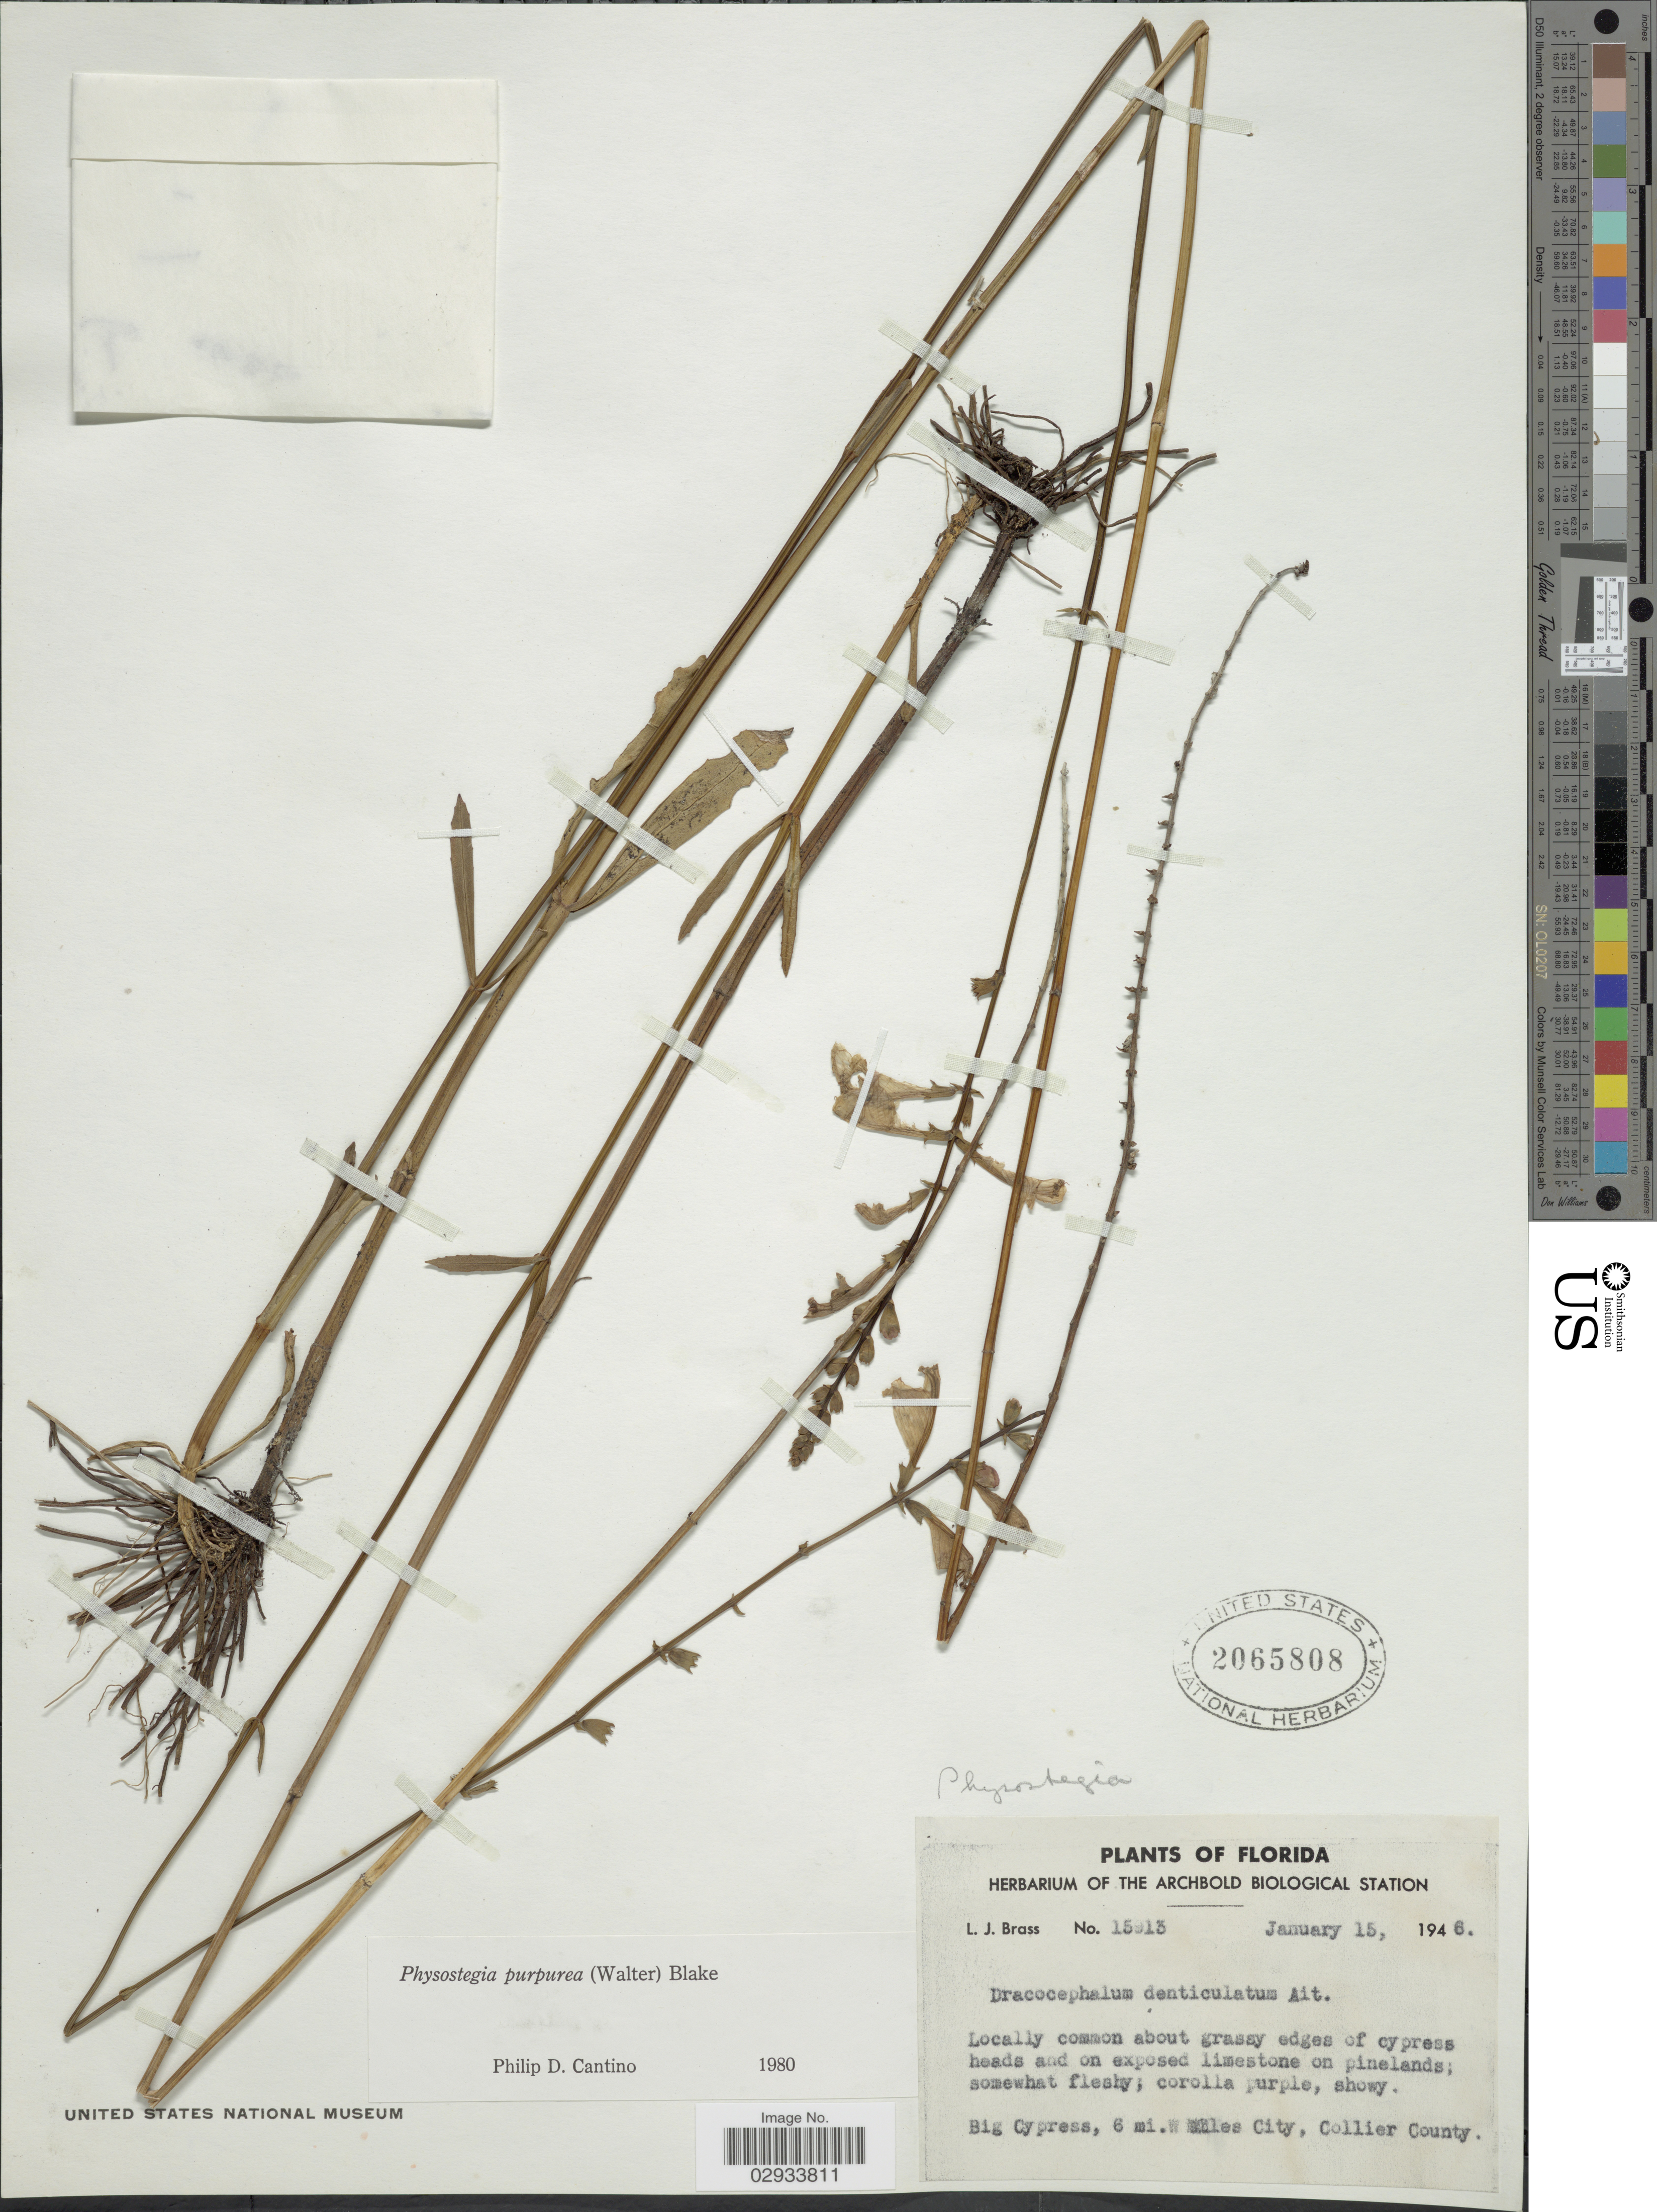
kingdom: Plantae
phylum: Tracheophyta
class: Magnoliopsida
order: Lamiales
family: Lamiaceae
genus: Physostegia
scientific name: Physostegia purpurea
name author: (Walter) Blake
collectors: L. J. Brass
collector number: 15913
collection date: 1946-01-15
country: United States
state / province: Florida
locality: Big Cypress, 6 mi. W Miles City, Collier County.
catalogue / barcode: US 2065808